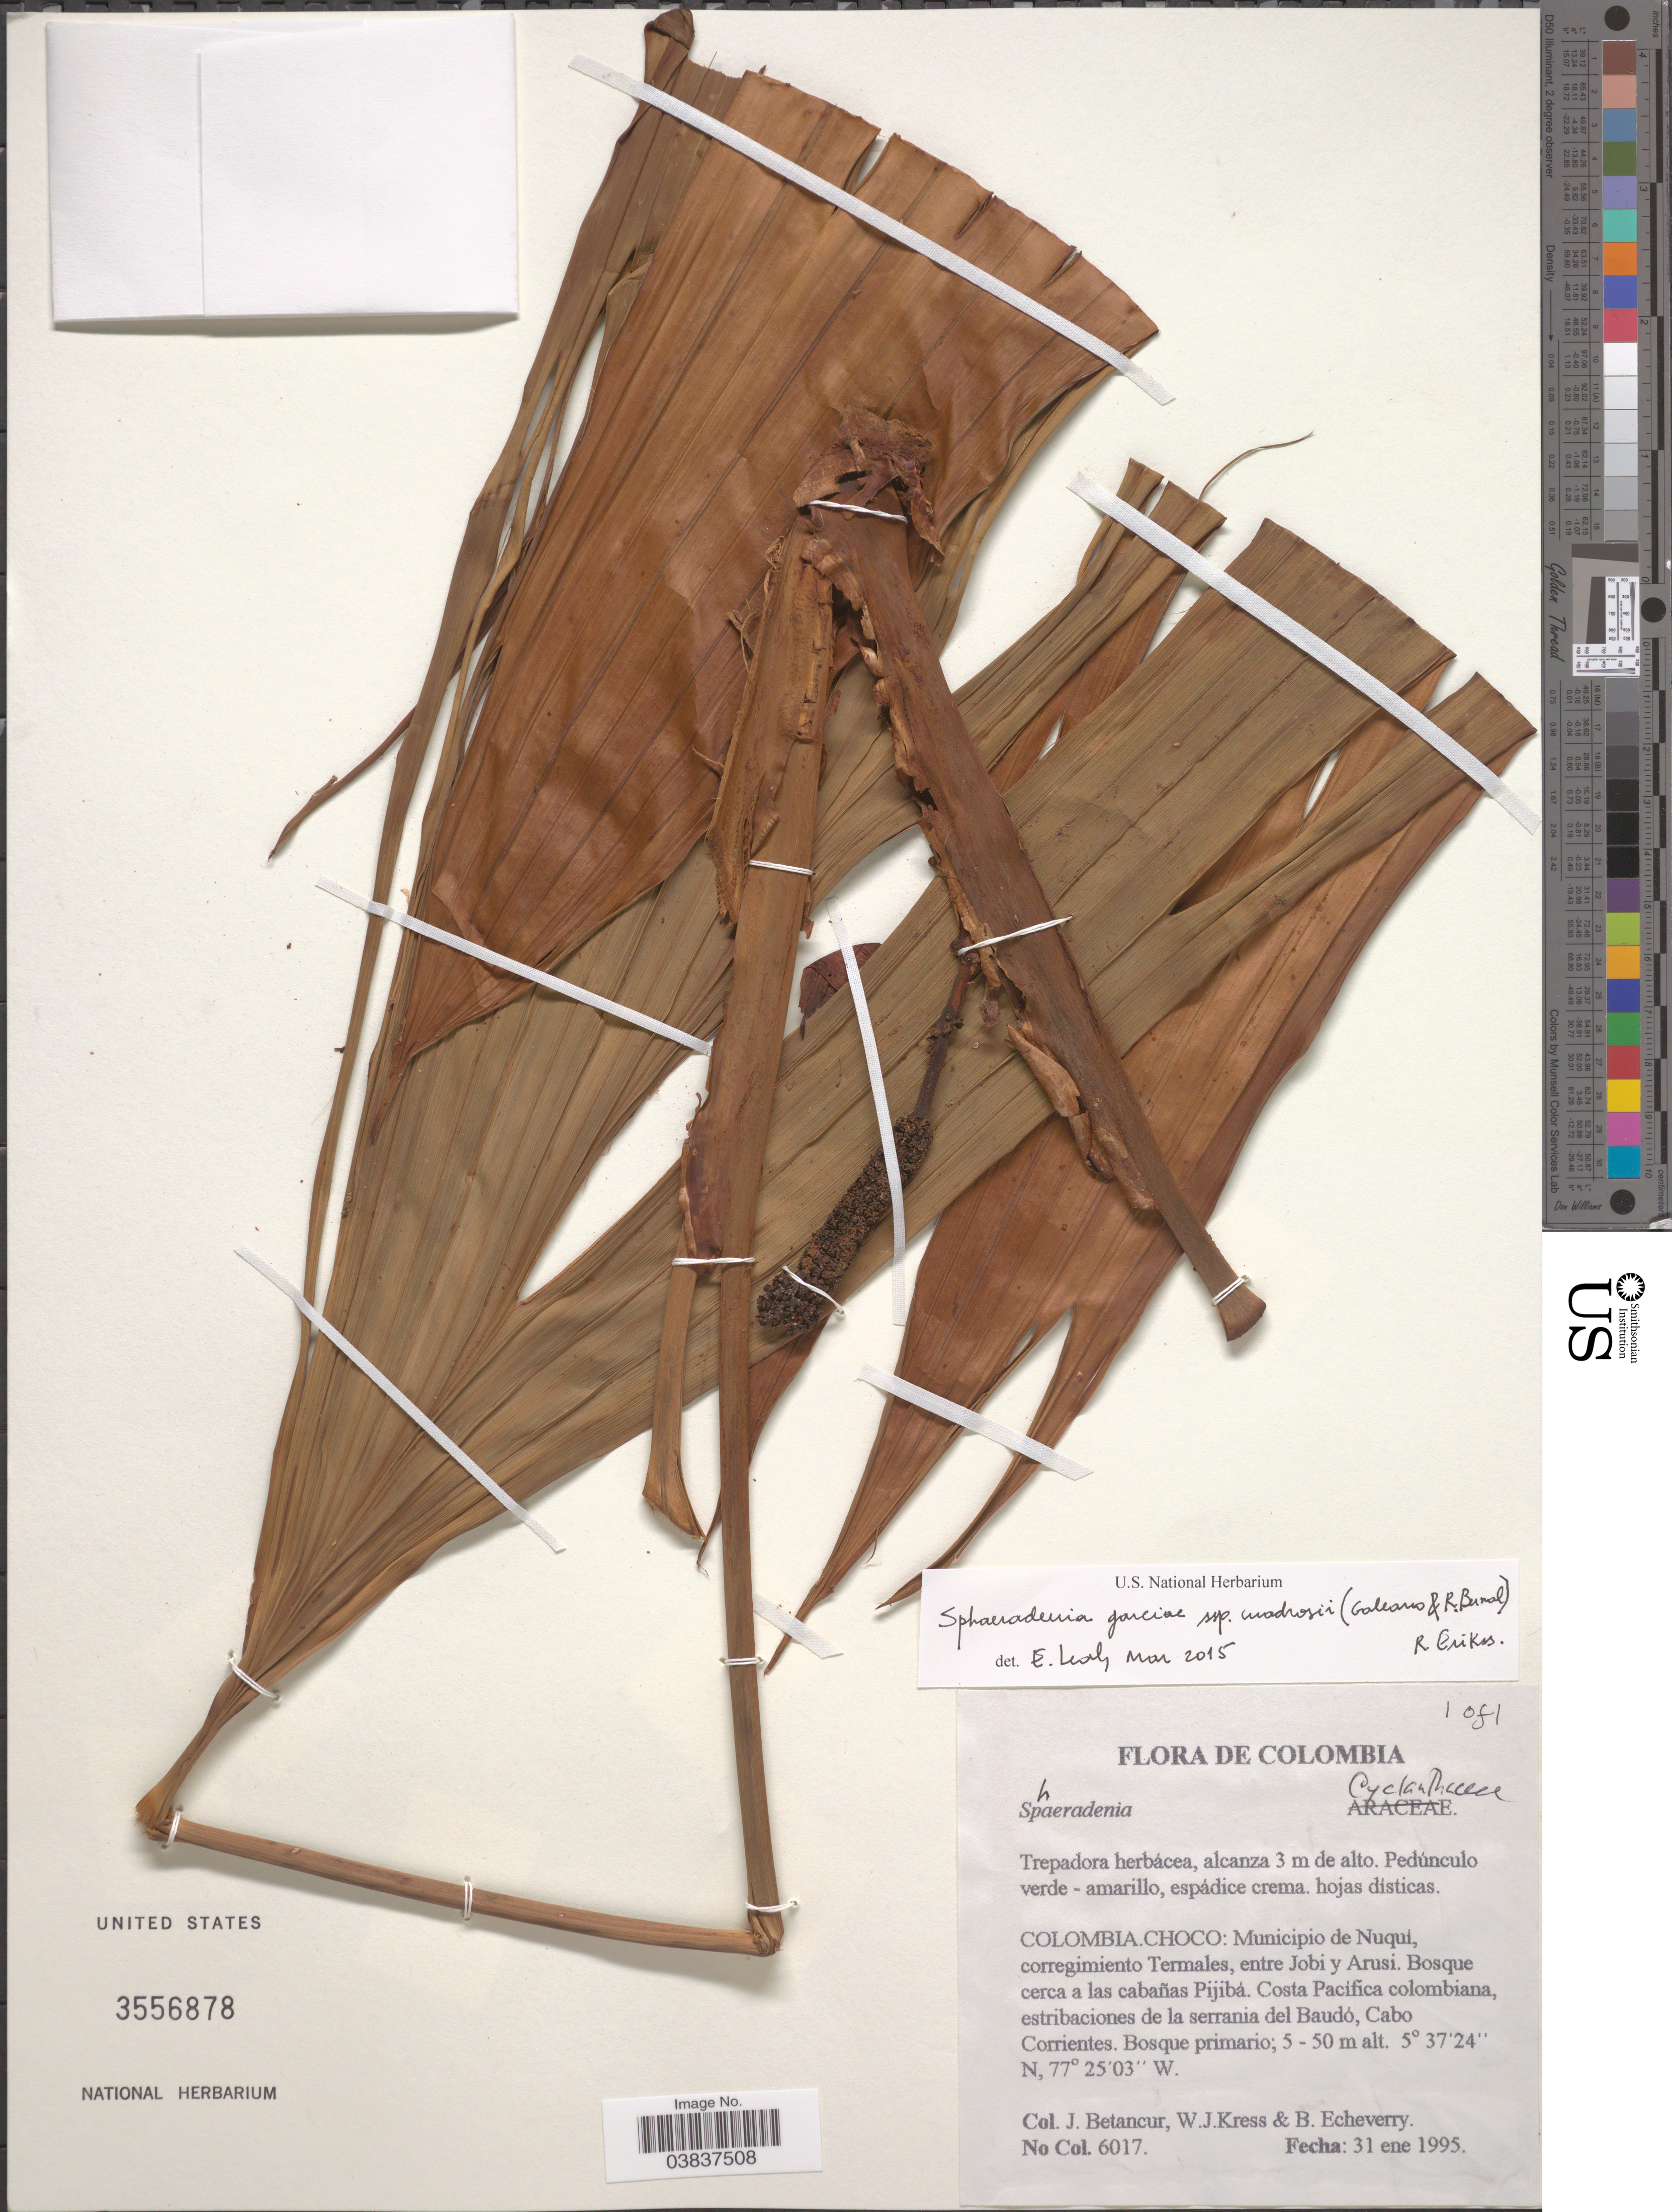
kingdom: Plantae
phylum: Tracheophyta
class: Liliopsida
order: Pandanales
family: Cyclanthaceae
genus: Sphaeradenia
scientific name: Sphaeradenia garciae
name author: Harling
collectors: J. Betancur, W. J. Kress & B. Echeverry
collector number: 6017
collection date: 1995-01-31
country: Colombia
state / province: Chocó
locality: Municipio de Nuqul, corregimiento Termales, entre Jobi y Arusi. Bosque cerca a las cabañas Pijibá. Costa Pacífica colombiana, estribaciones de la serrania del Baudó, Cabo Corrientes.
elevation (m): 5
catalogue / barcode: US 3556878